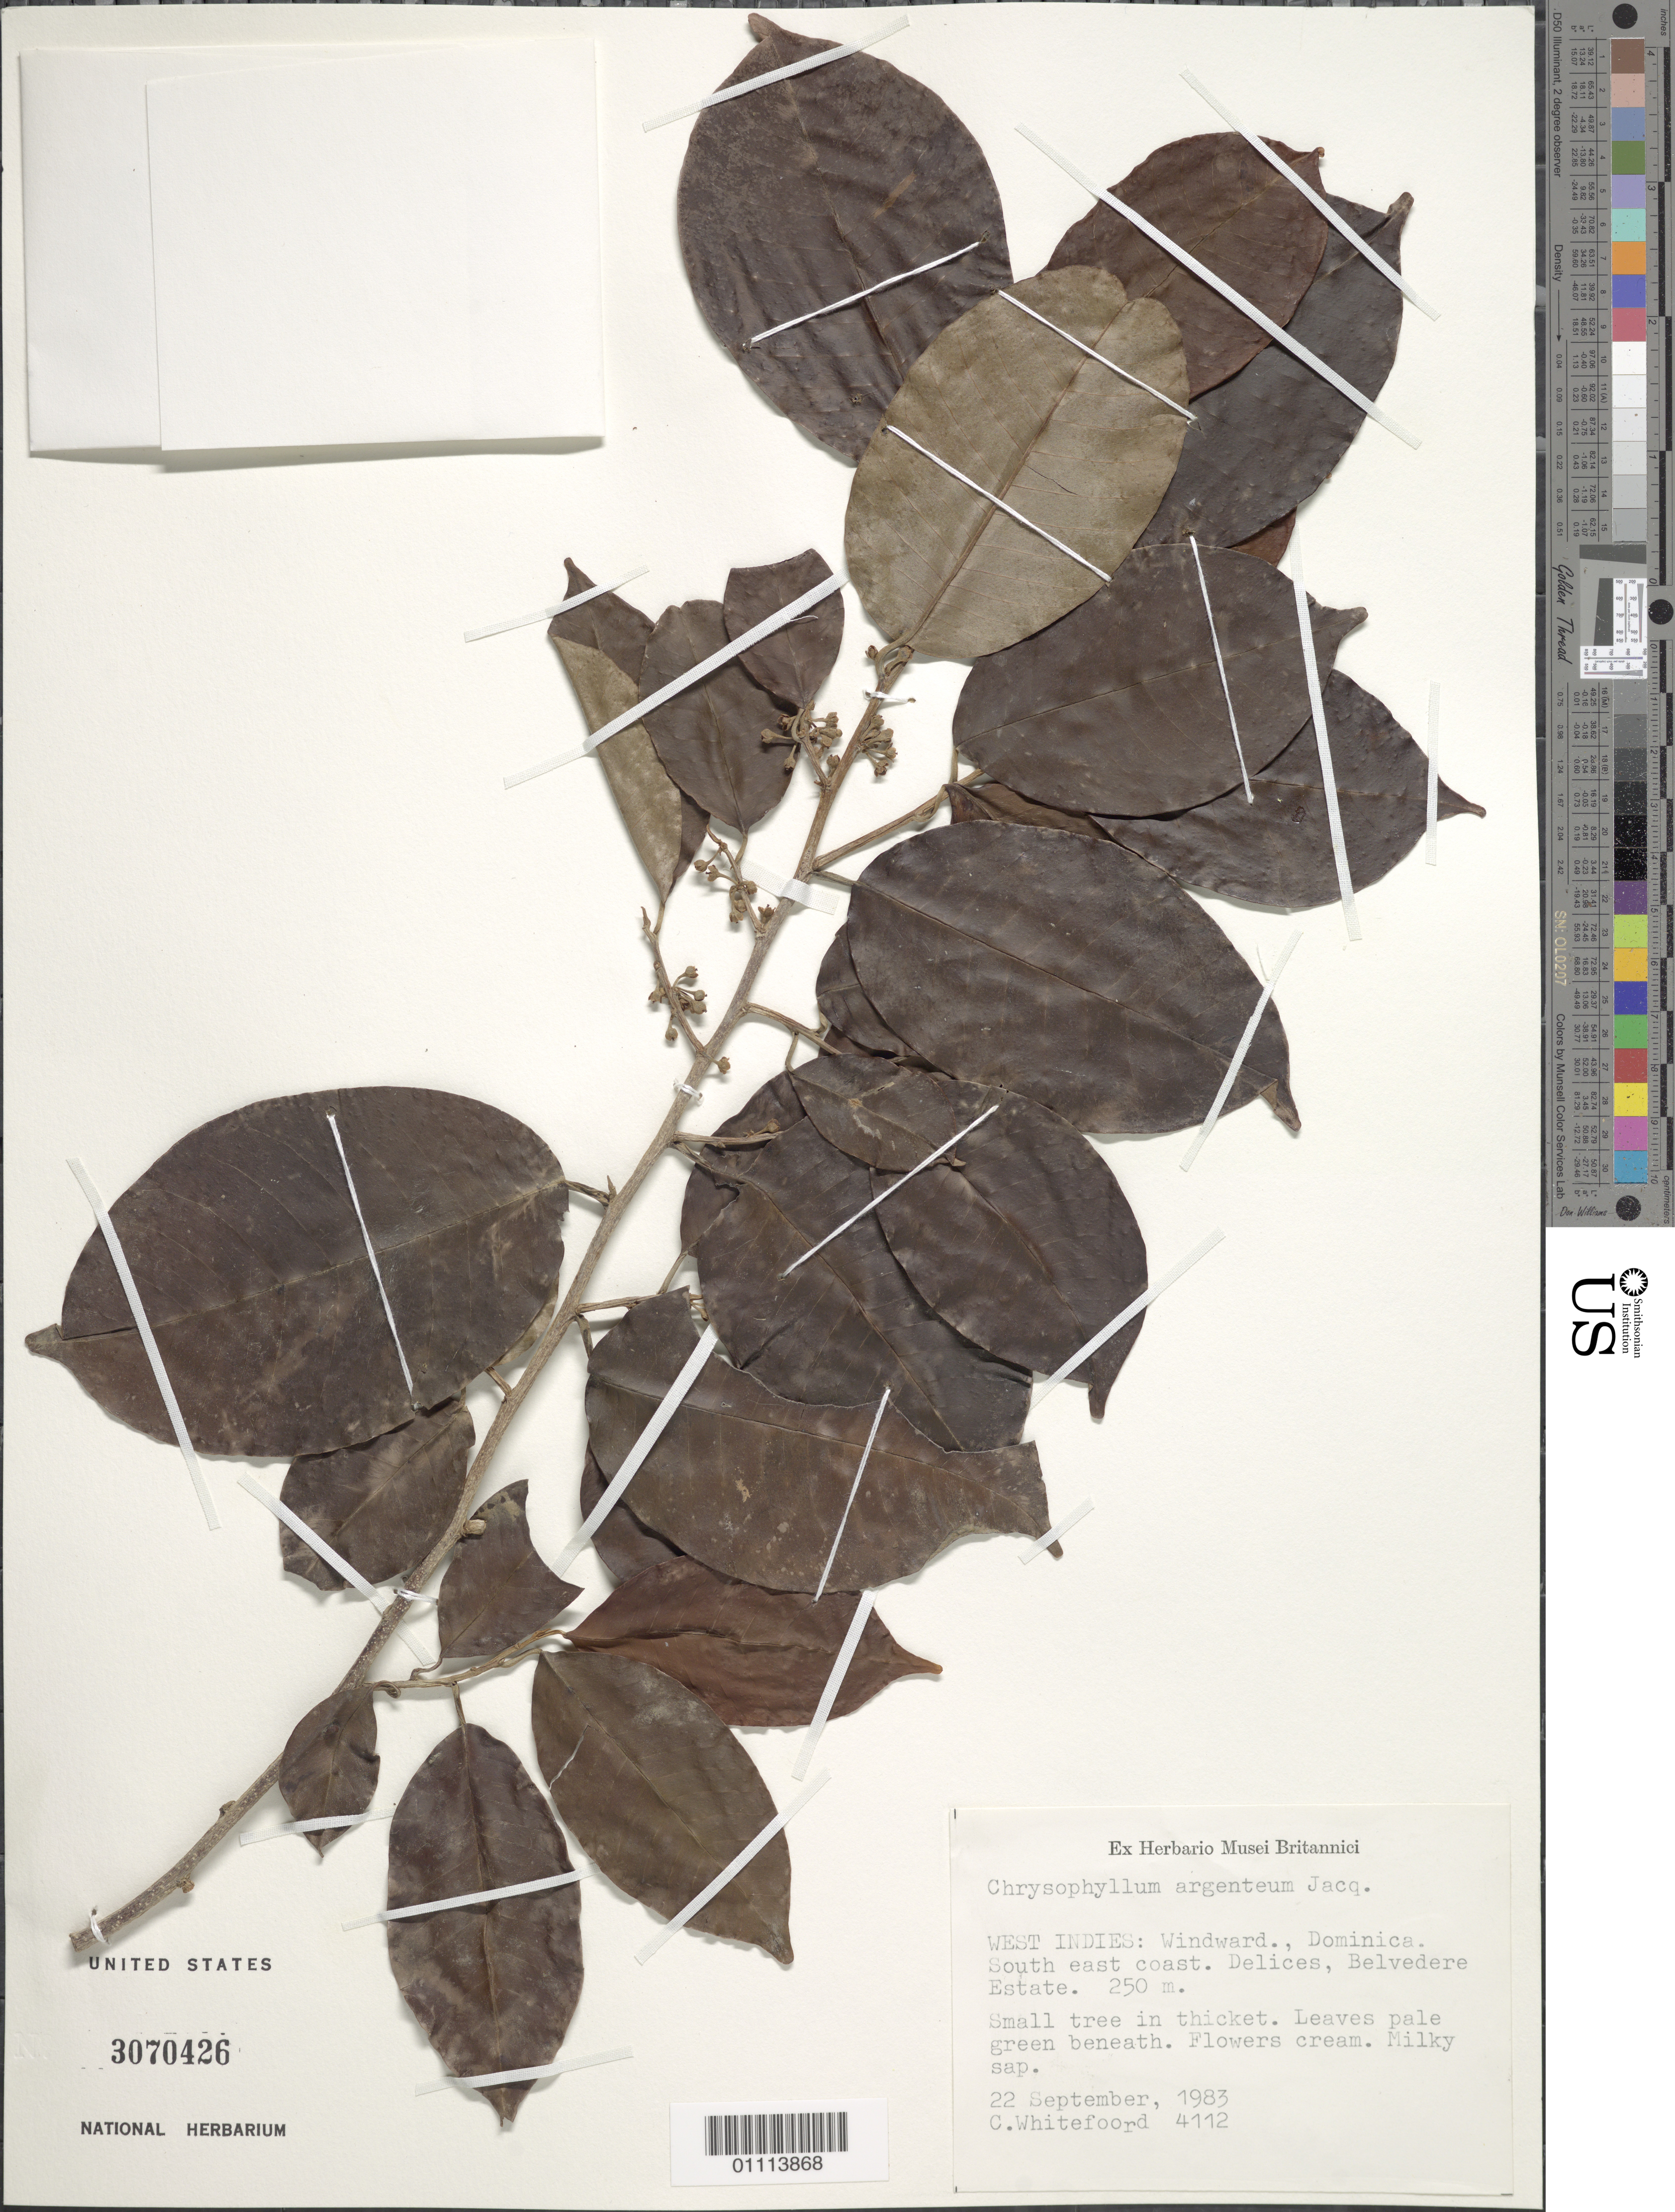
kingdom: Plantae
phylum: Tracheophyta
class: Magnoliopsida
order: Ericales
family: Sapotaceae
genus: Chrysophyllum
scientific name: Chrysophyllum argenteum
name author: Jacq.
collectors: C. Whitefoord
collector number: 4112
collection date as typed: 22 Sep 1983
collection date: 1983-09-22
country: Dominica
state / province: St. Patrick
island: Dominica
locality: SE coast. Delices, Belvedere Estate.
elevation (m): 250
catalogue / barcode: US 3070426